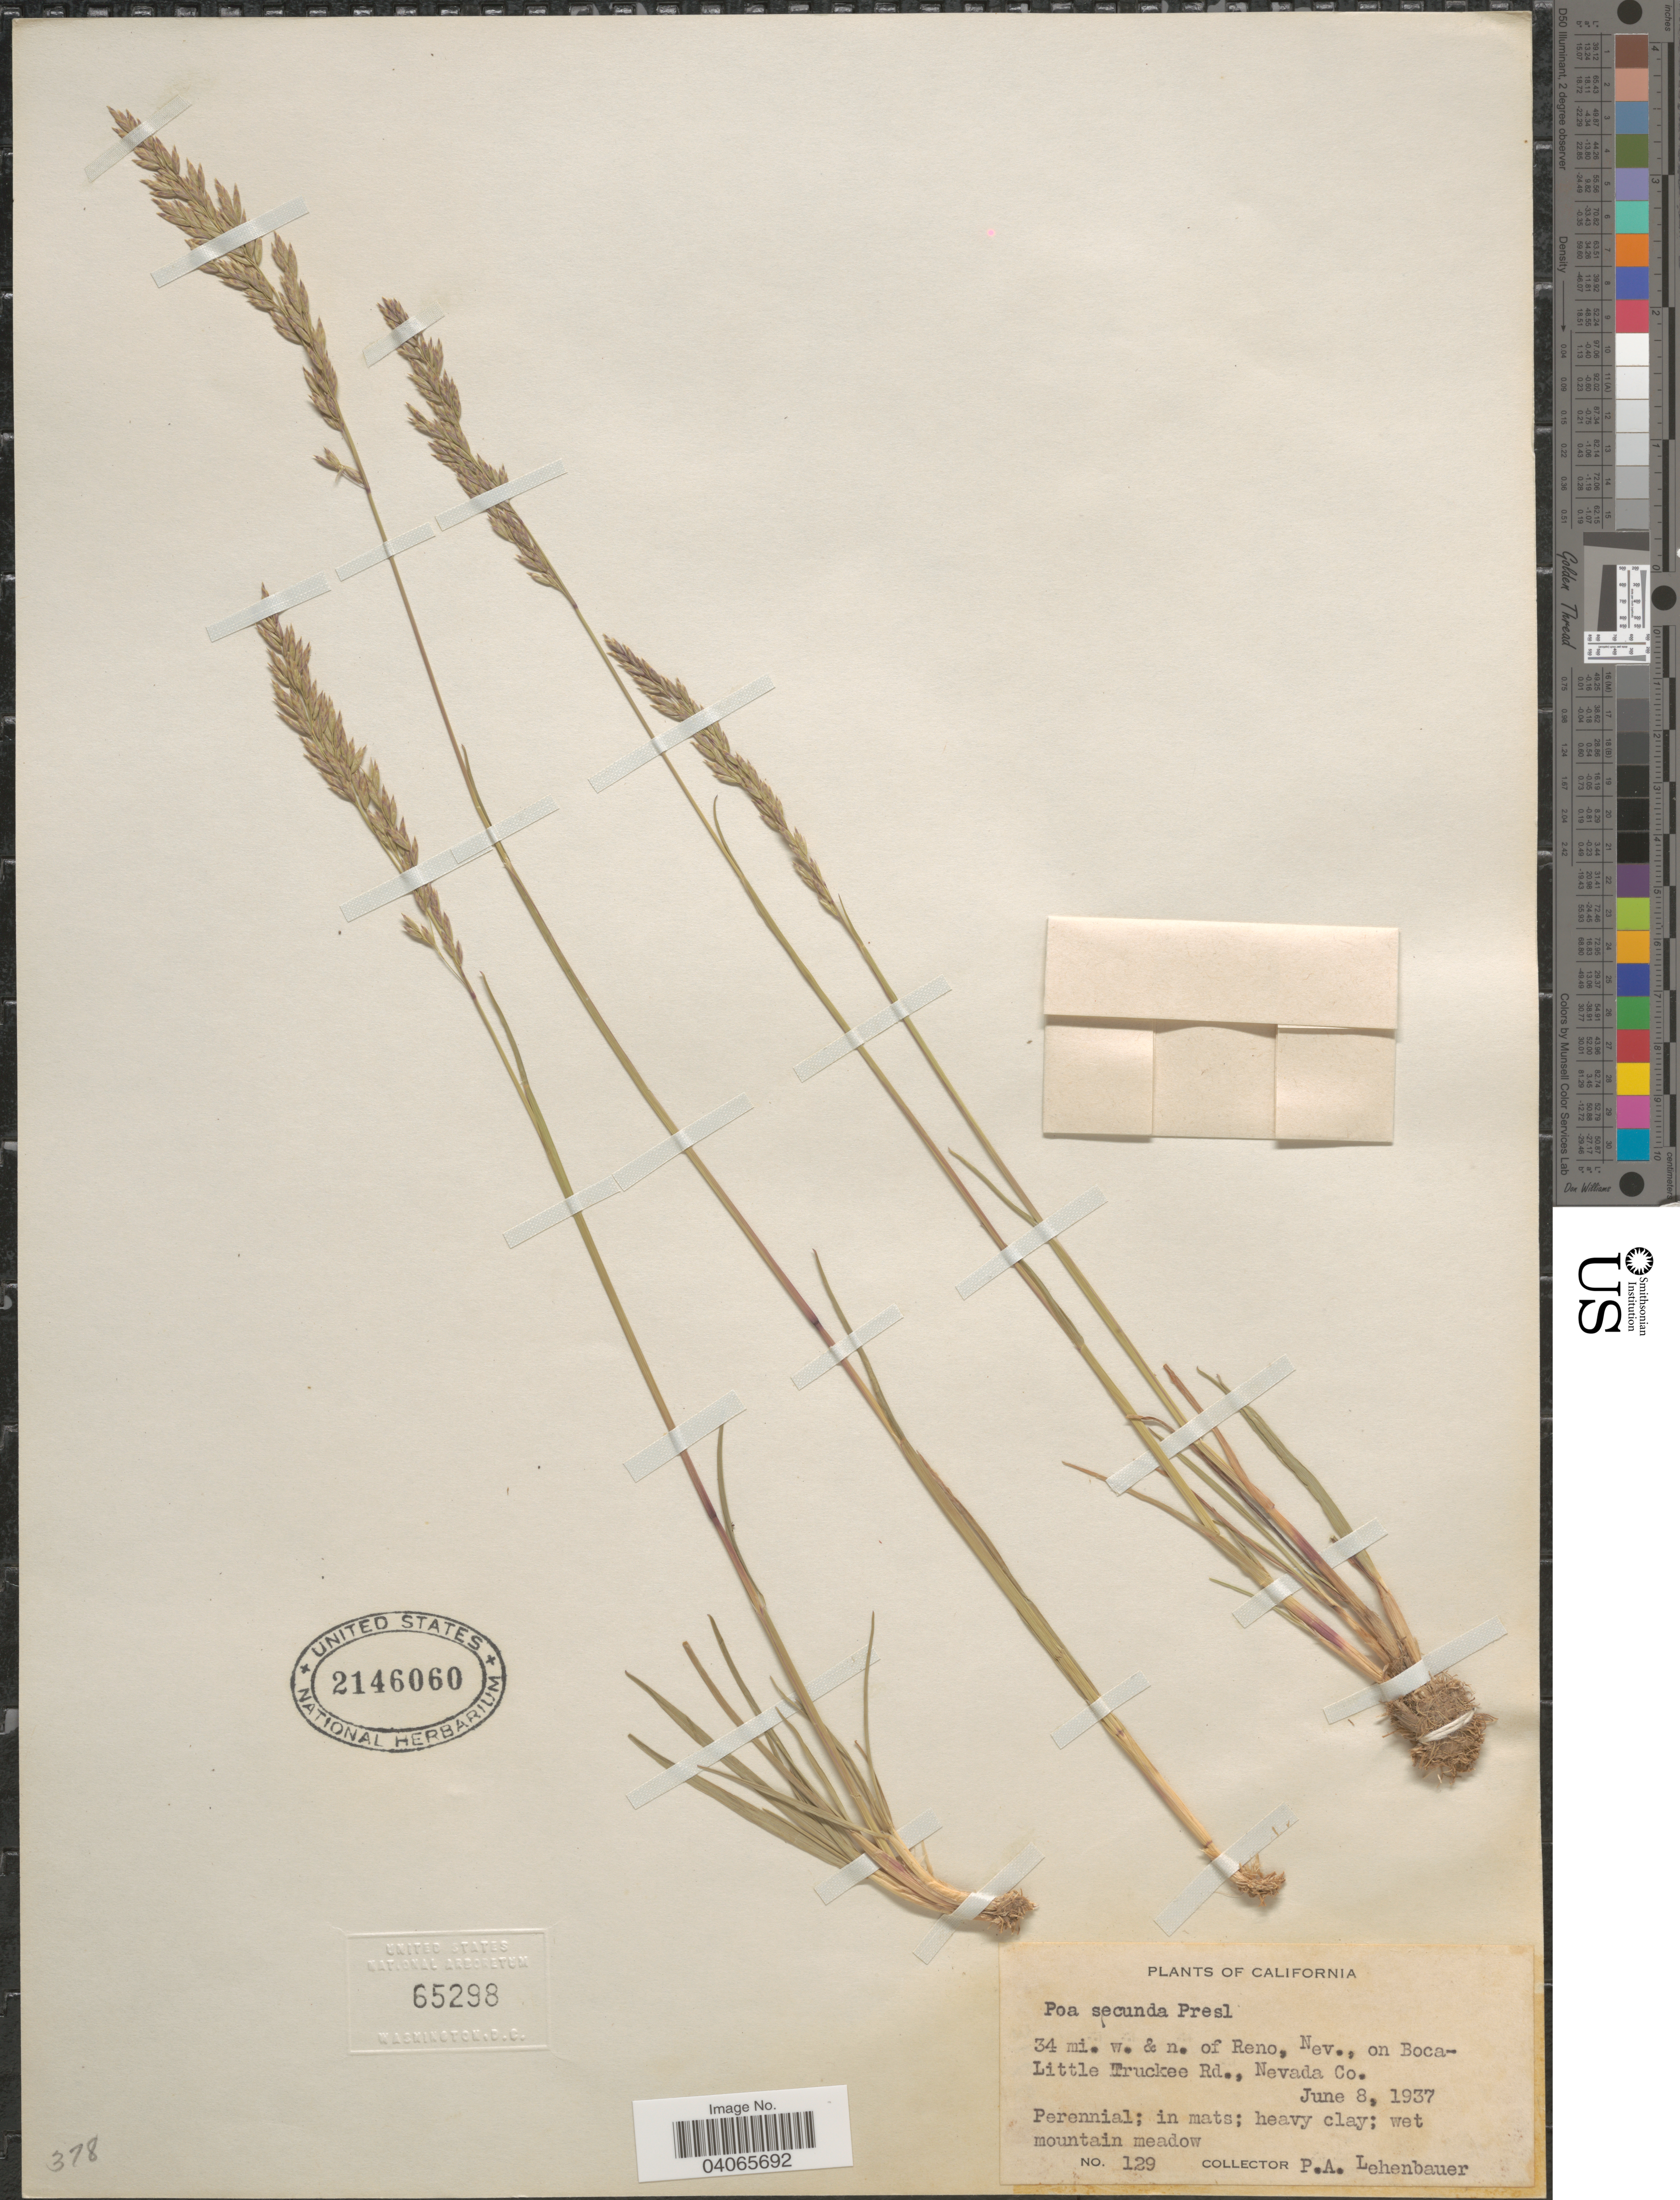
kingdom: Plantae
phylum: Tracheophyta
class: Liliopsida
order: Poales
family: Poaceae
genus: Poa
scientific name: Poa secunda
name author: J. Presl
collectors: P. Lehenbauer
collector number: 129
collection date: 1937-06-08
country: United States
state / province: California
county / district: Nevada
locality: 34 mi. w. & n. of Reno, Nev., on Boca-Little Truckee Rd., Nevada Co.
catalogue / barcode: US 2146060